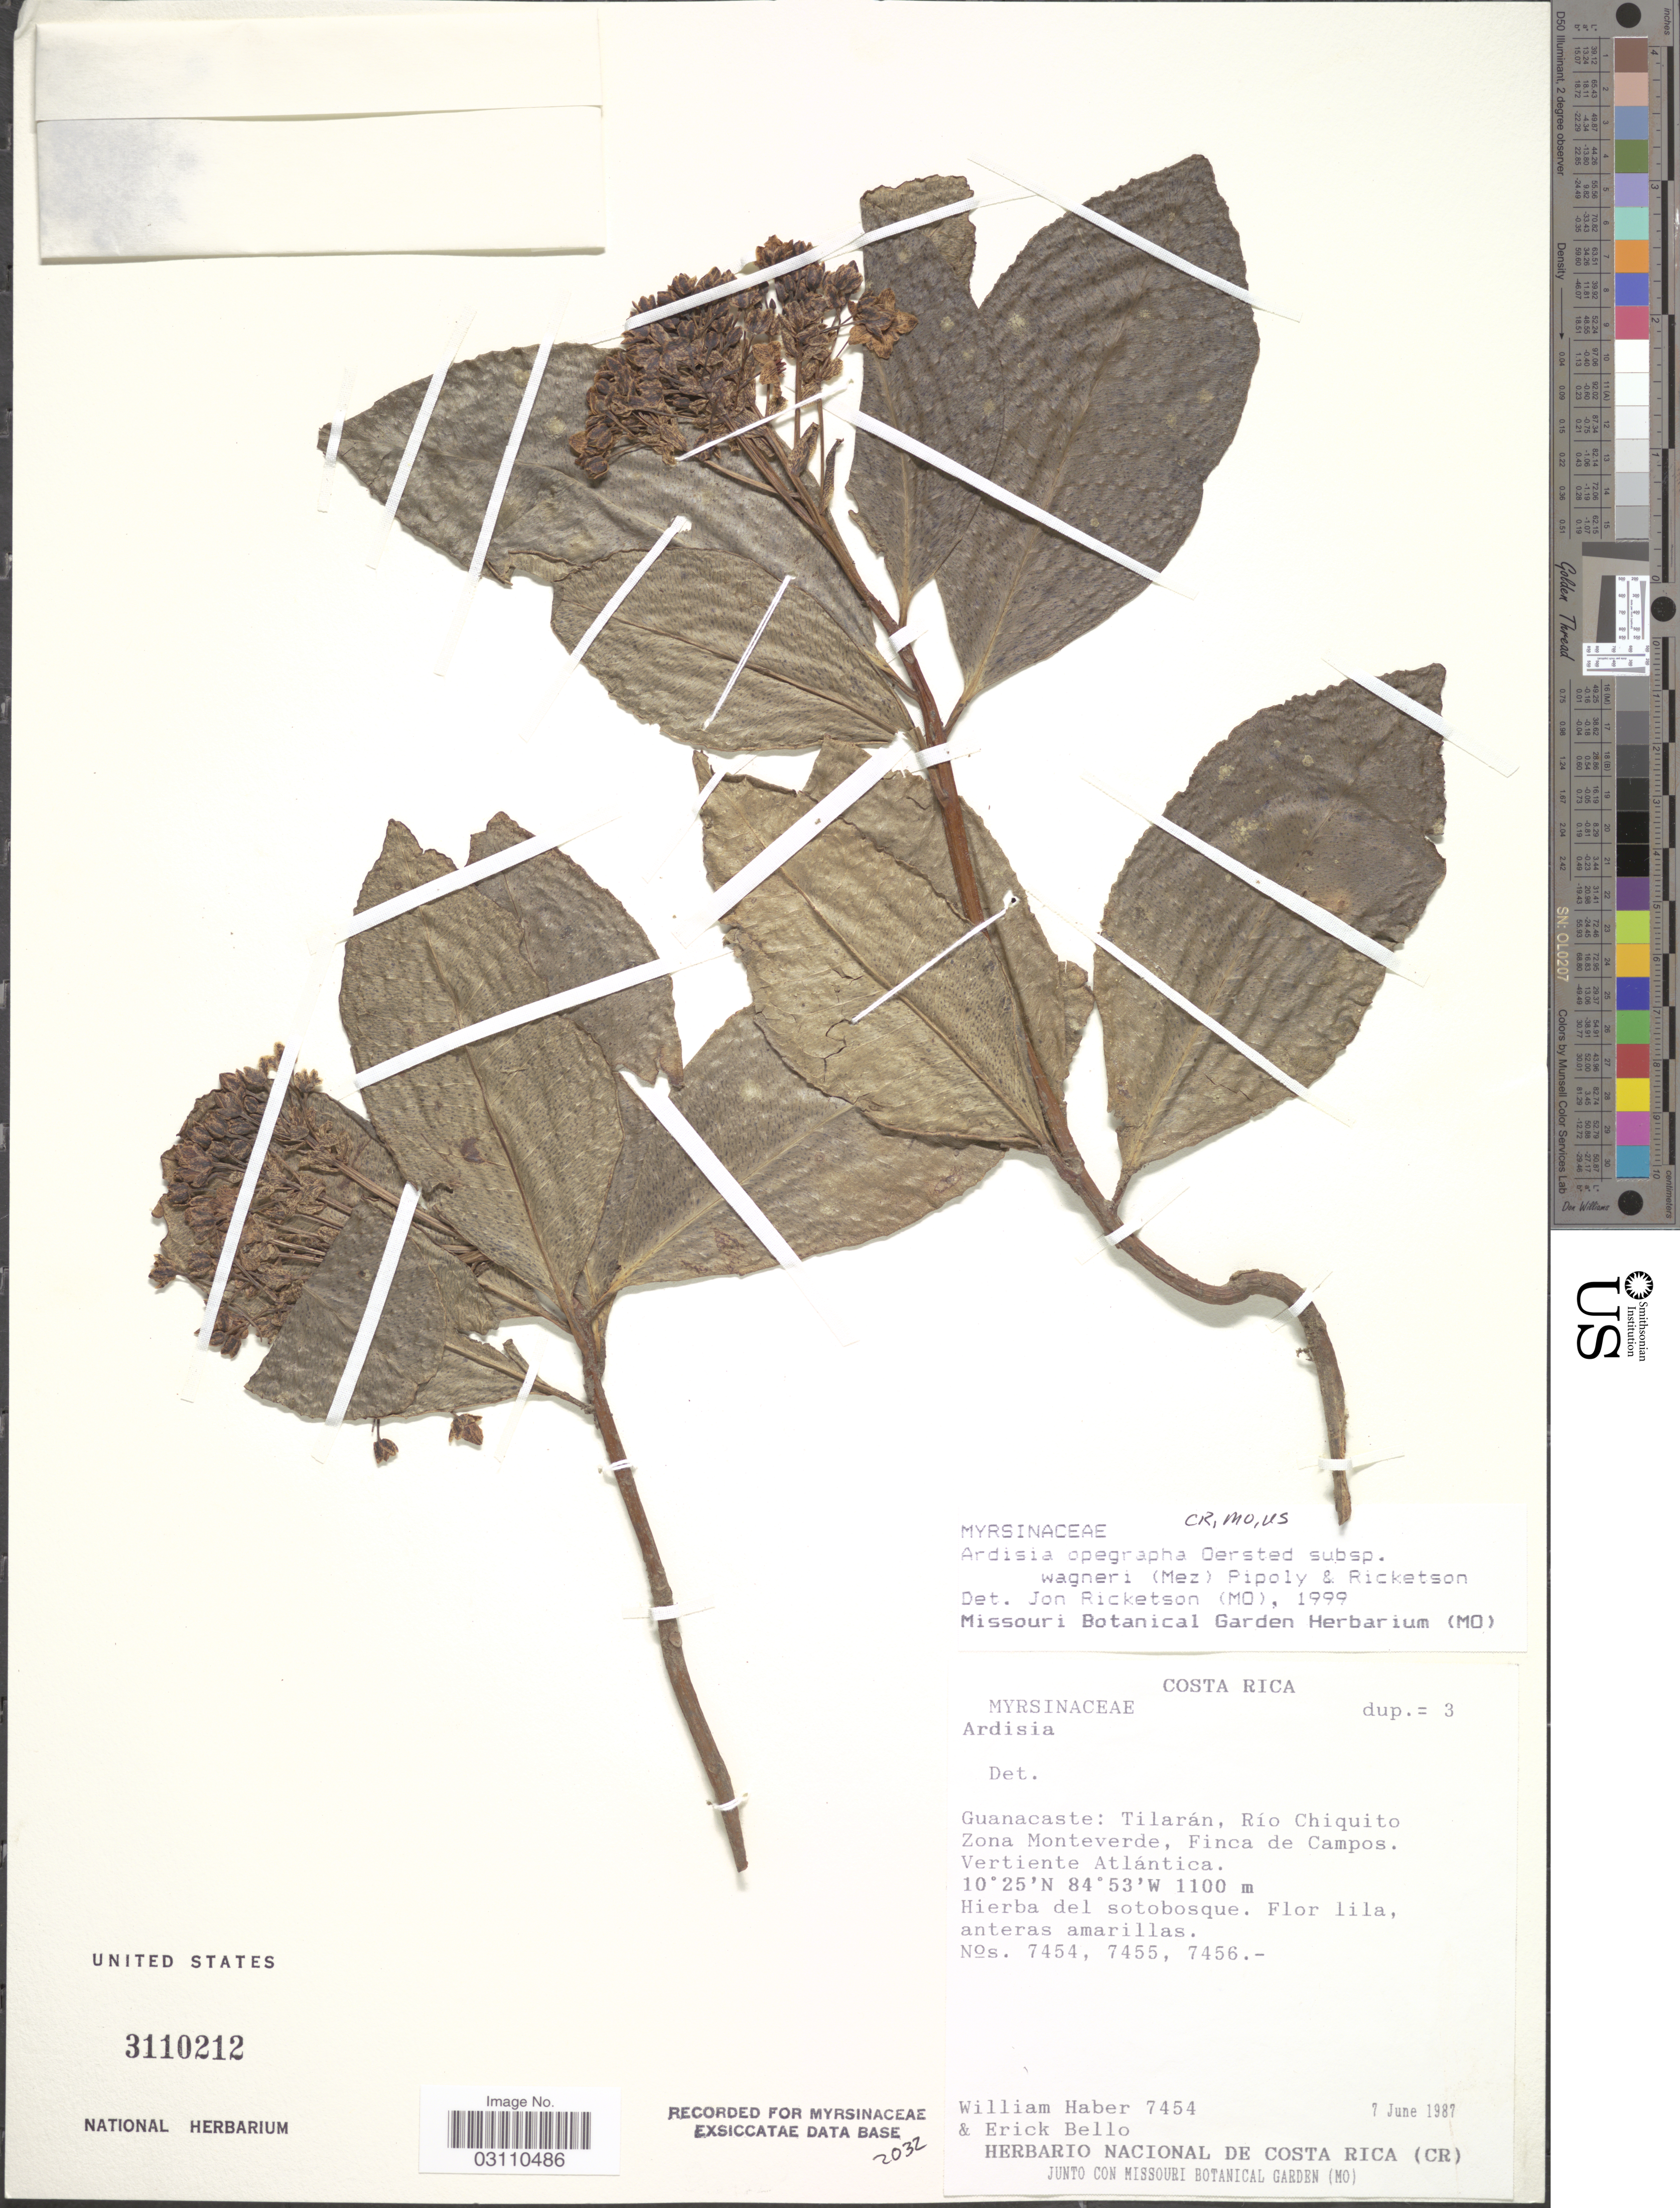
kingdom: Plantae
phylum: Tracheophyta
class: Magnoliopsida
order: Ericales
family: Primulaceae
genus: Ardisia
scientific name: Ardisia opegrapha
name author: Oerst.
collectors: W. Haber & E. Bello C.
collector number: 7454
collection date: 1987-06-07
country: Costa Rica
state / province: Guanacaste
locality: Tilarán, Río Chiquito Zona Monteverde, Finca de Campos. Vertiente Atlántica.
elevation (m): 1100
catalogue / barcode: US 3110212